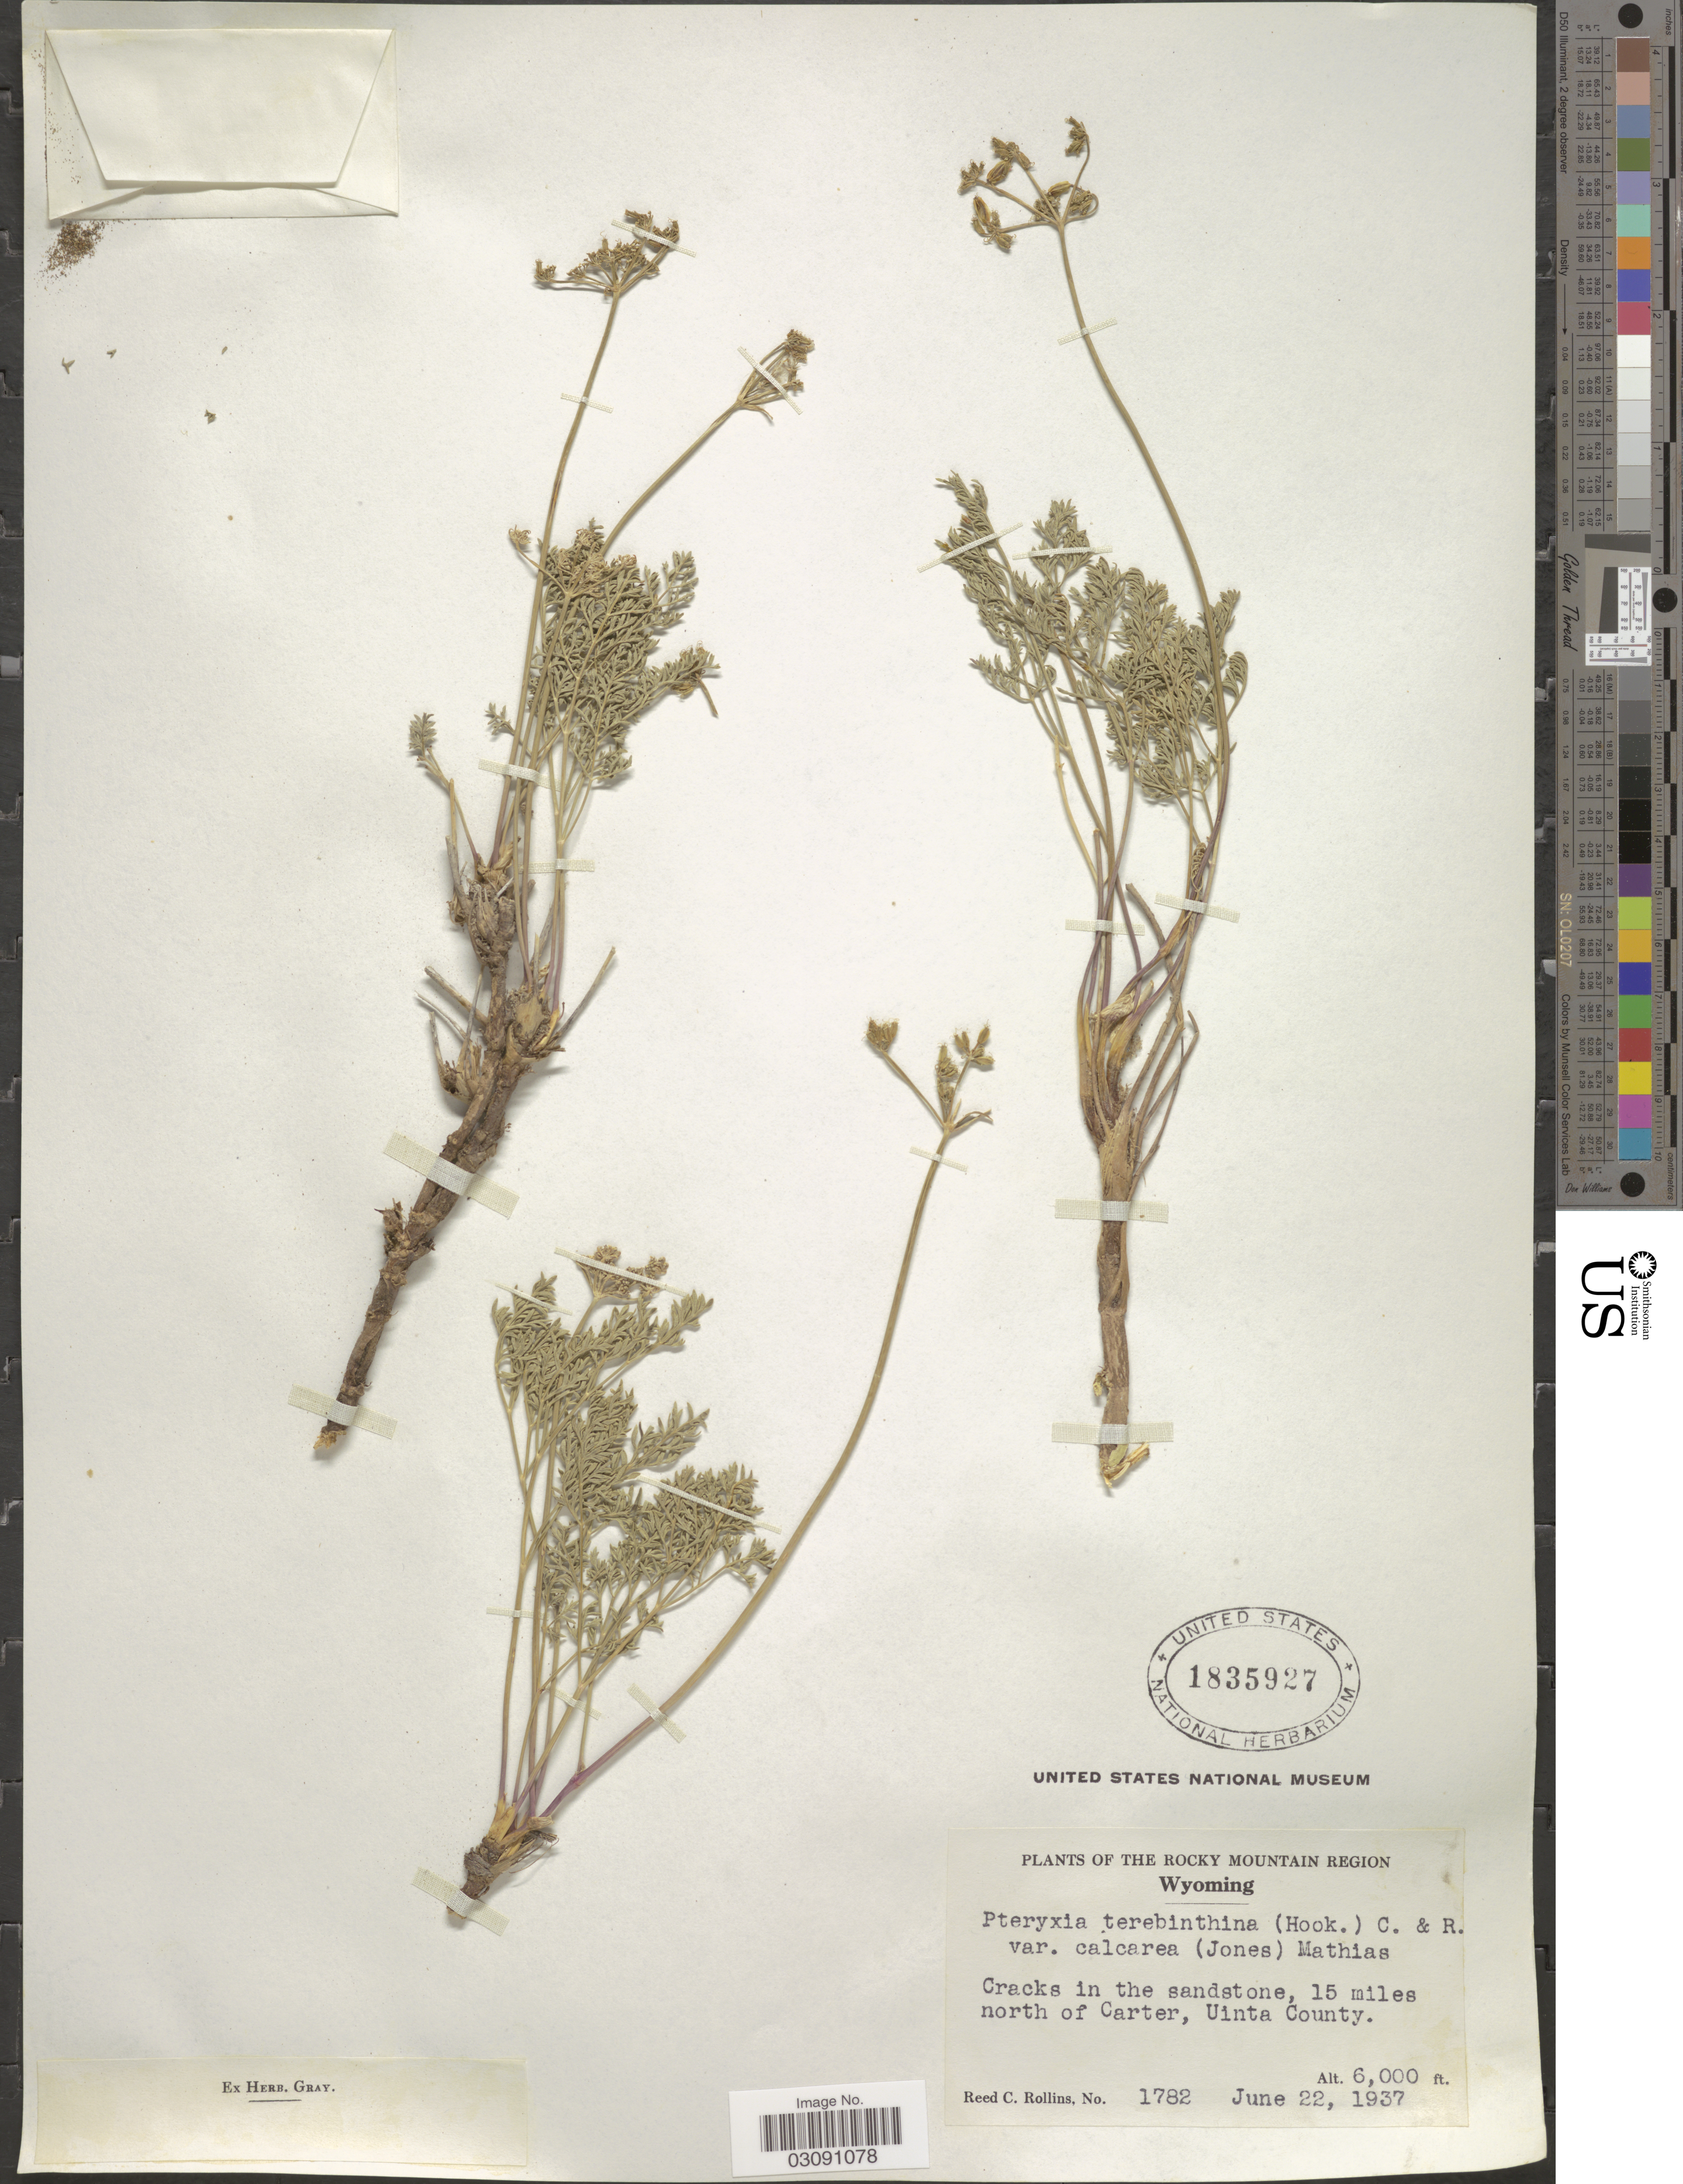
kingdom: Plantae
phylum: Tracheophyta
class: Magnoliopsida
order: Apiales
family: Apiaceae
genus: Pteryxia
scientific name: Pteryxia terebinthina var. calcarea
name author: (M.E. Jones) Mathias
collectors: R. C. Rollins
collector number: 1782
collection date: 1937-06-22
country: United States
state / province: Wyoming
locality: The Rocky Mountain Region, Cracks in the sandstone, 15 miles north of Carter, Uinta County.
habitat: cracks in the sandstone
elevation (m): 1829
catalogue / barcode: US 1835927